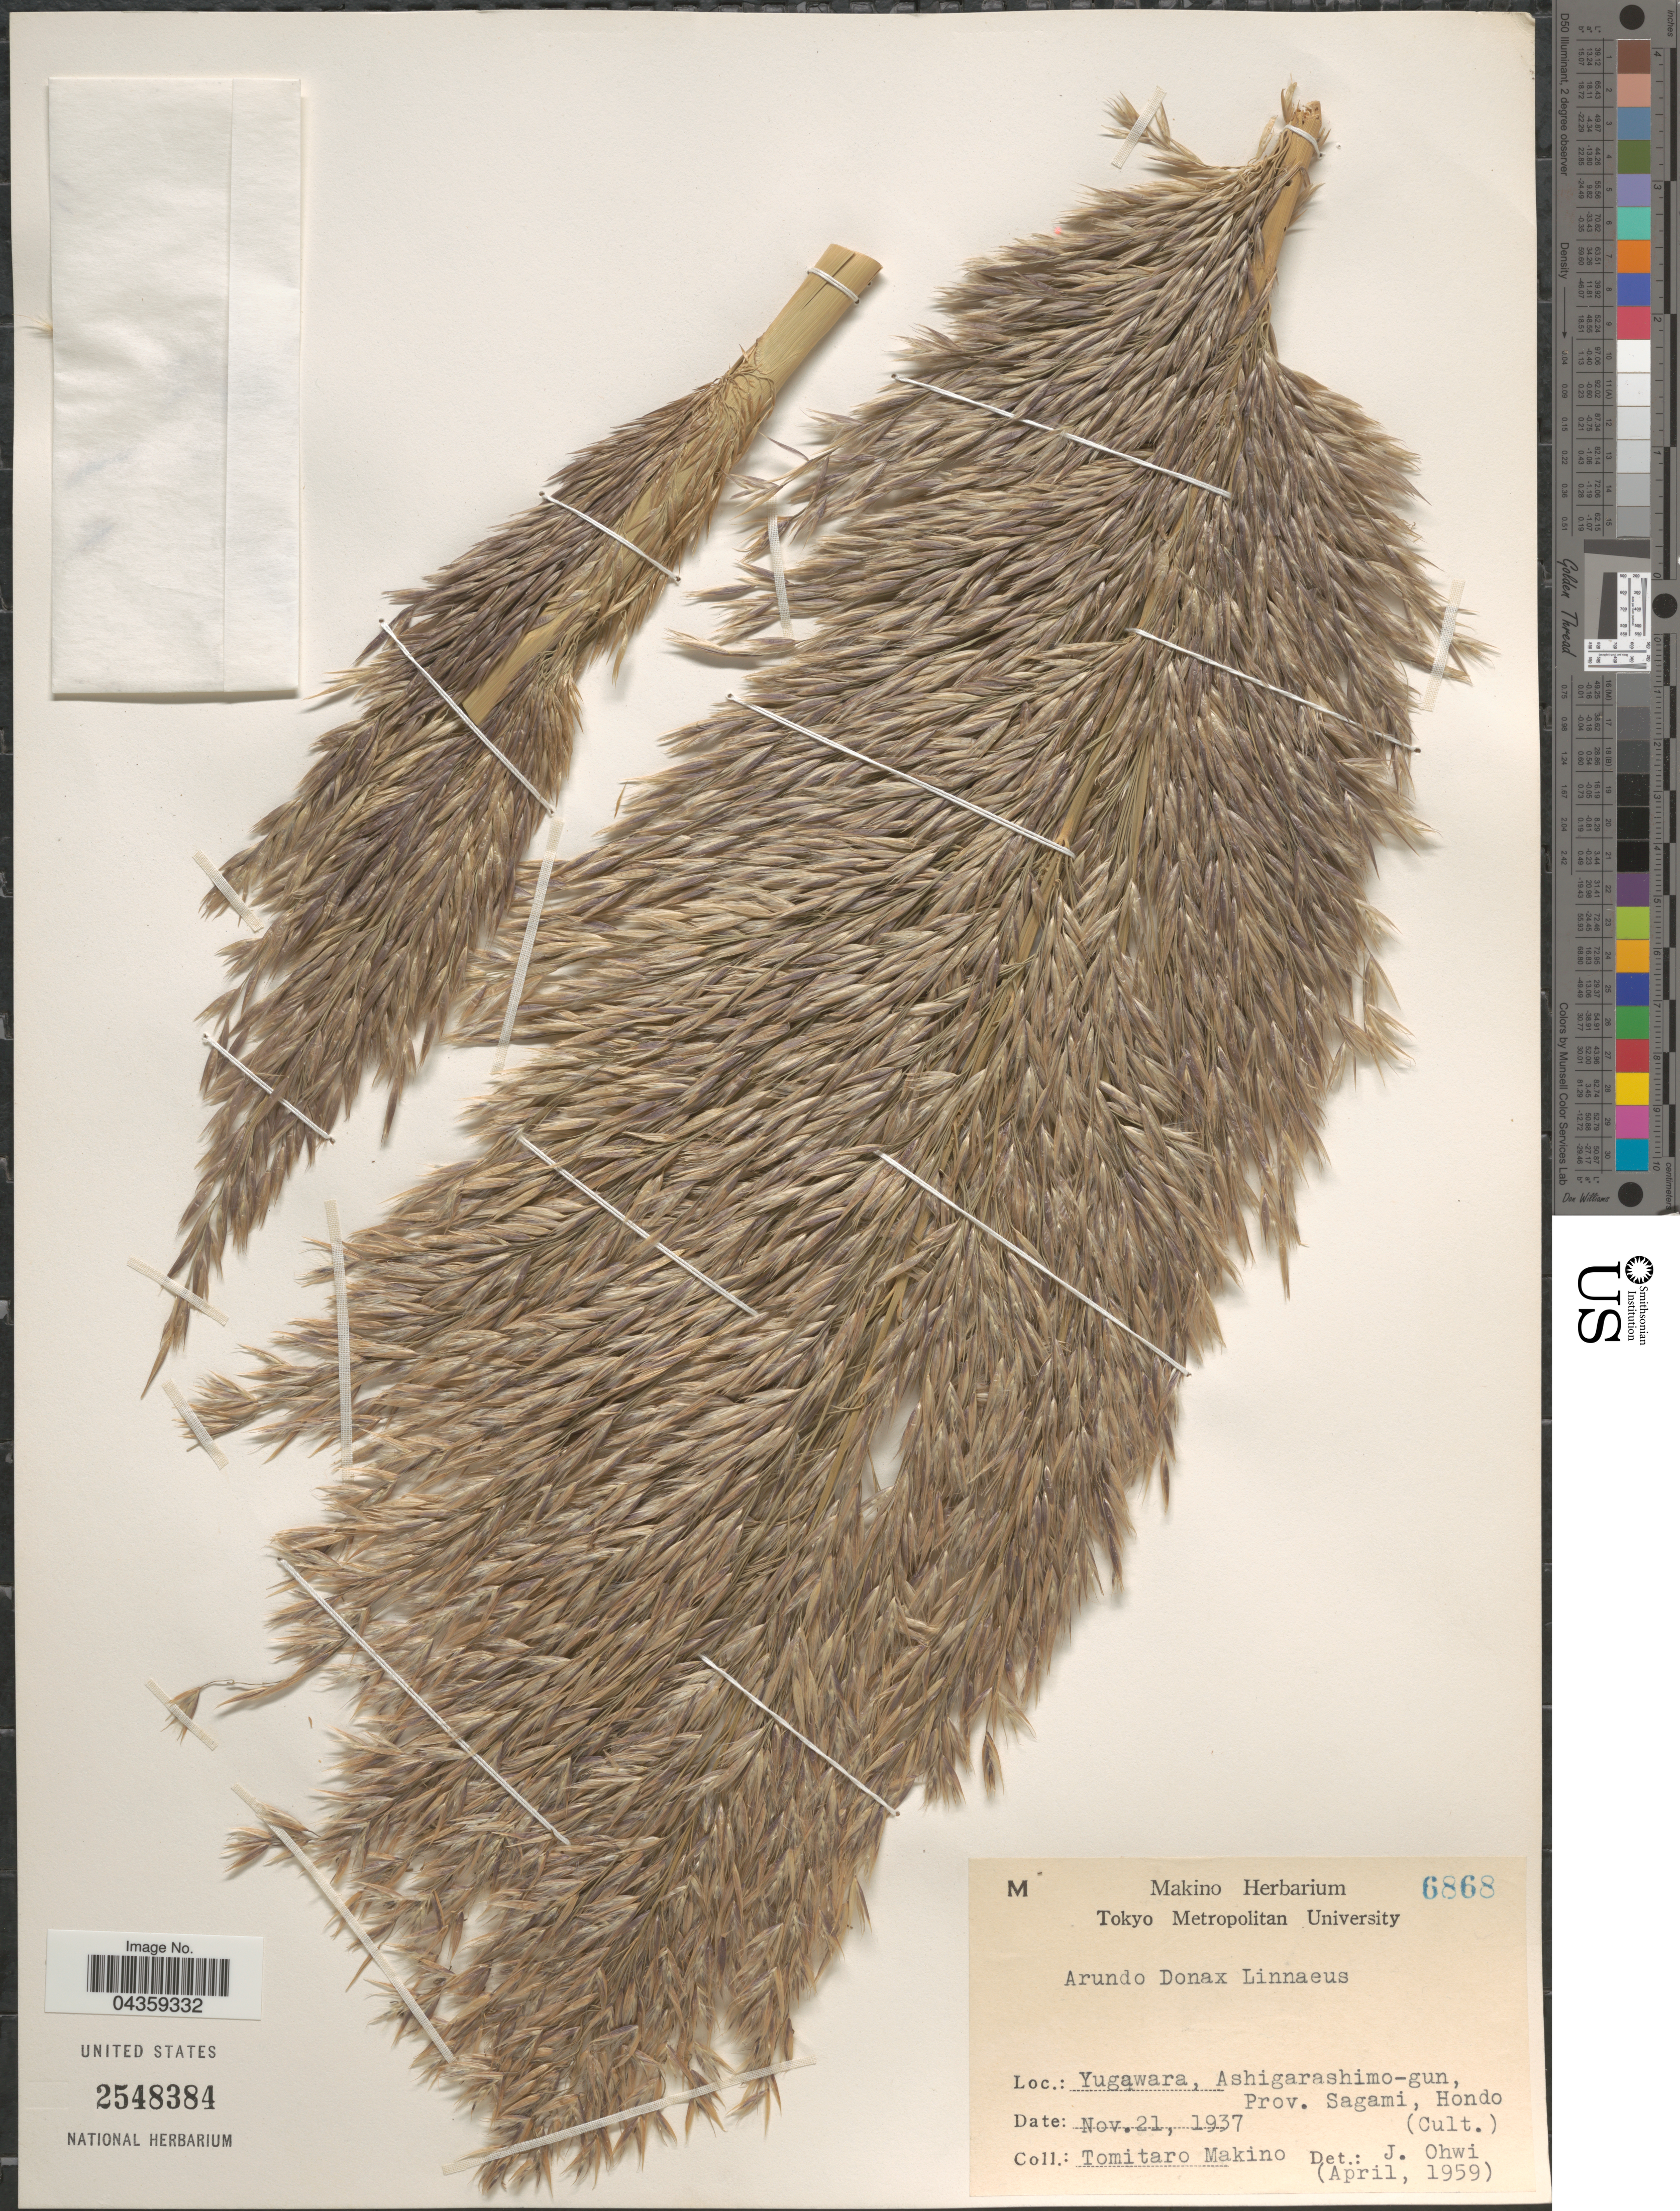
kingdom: Plantae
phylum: Tracheophyta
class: Liliopsida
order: Poales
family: Poaceae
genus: Arundo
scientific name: Arundo donax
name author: L.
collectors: T. Makino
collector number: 6868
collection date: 1937-11-21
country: Japan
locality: Yugawara, Ashigarashimo-gun. Prov. Sagami, Hondo.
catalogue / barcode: US 2548384